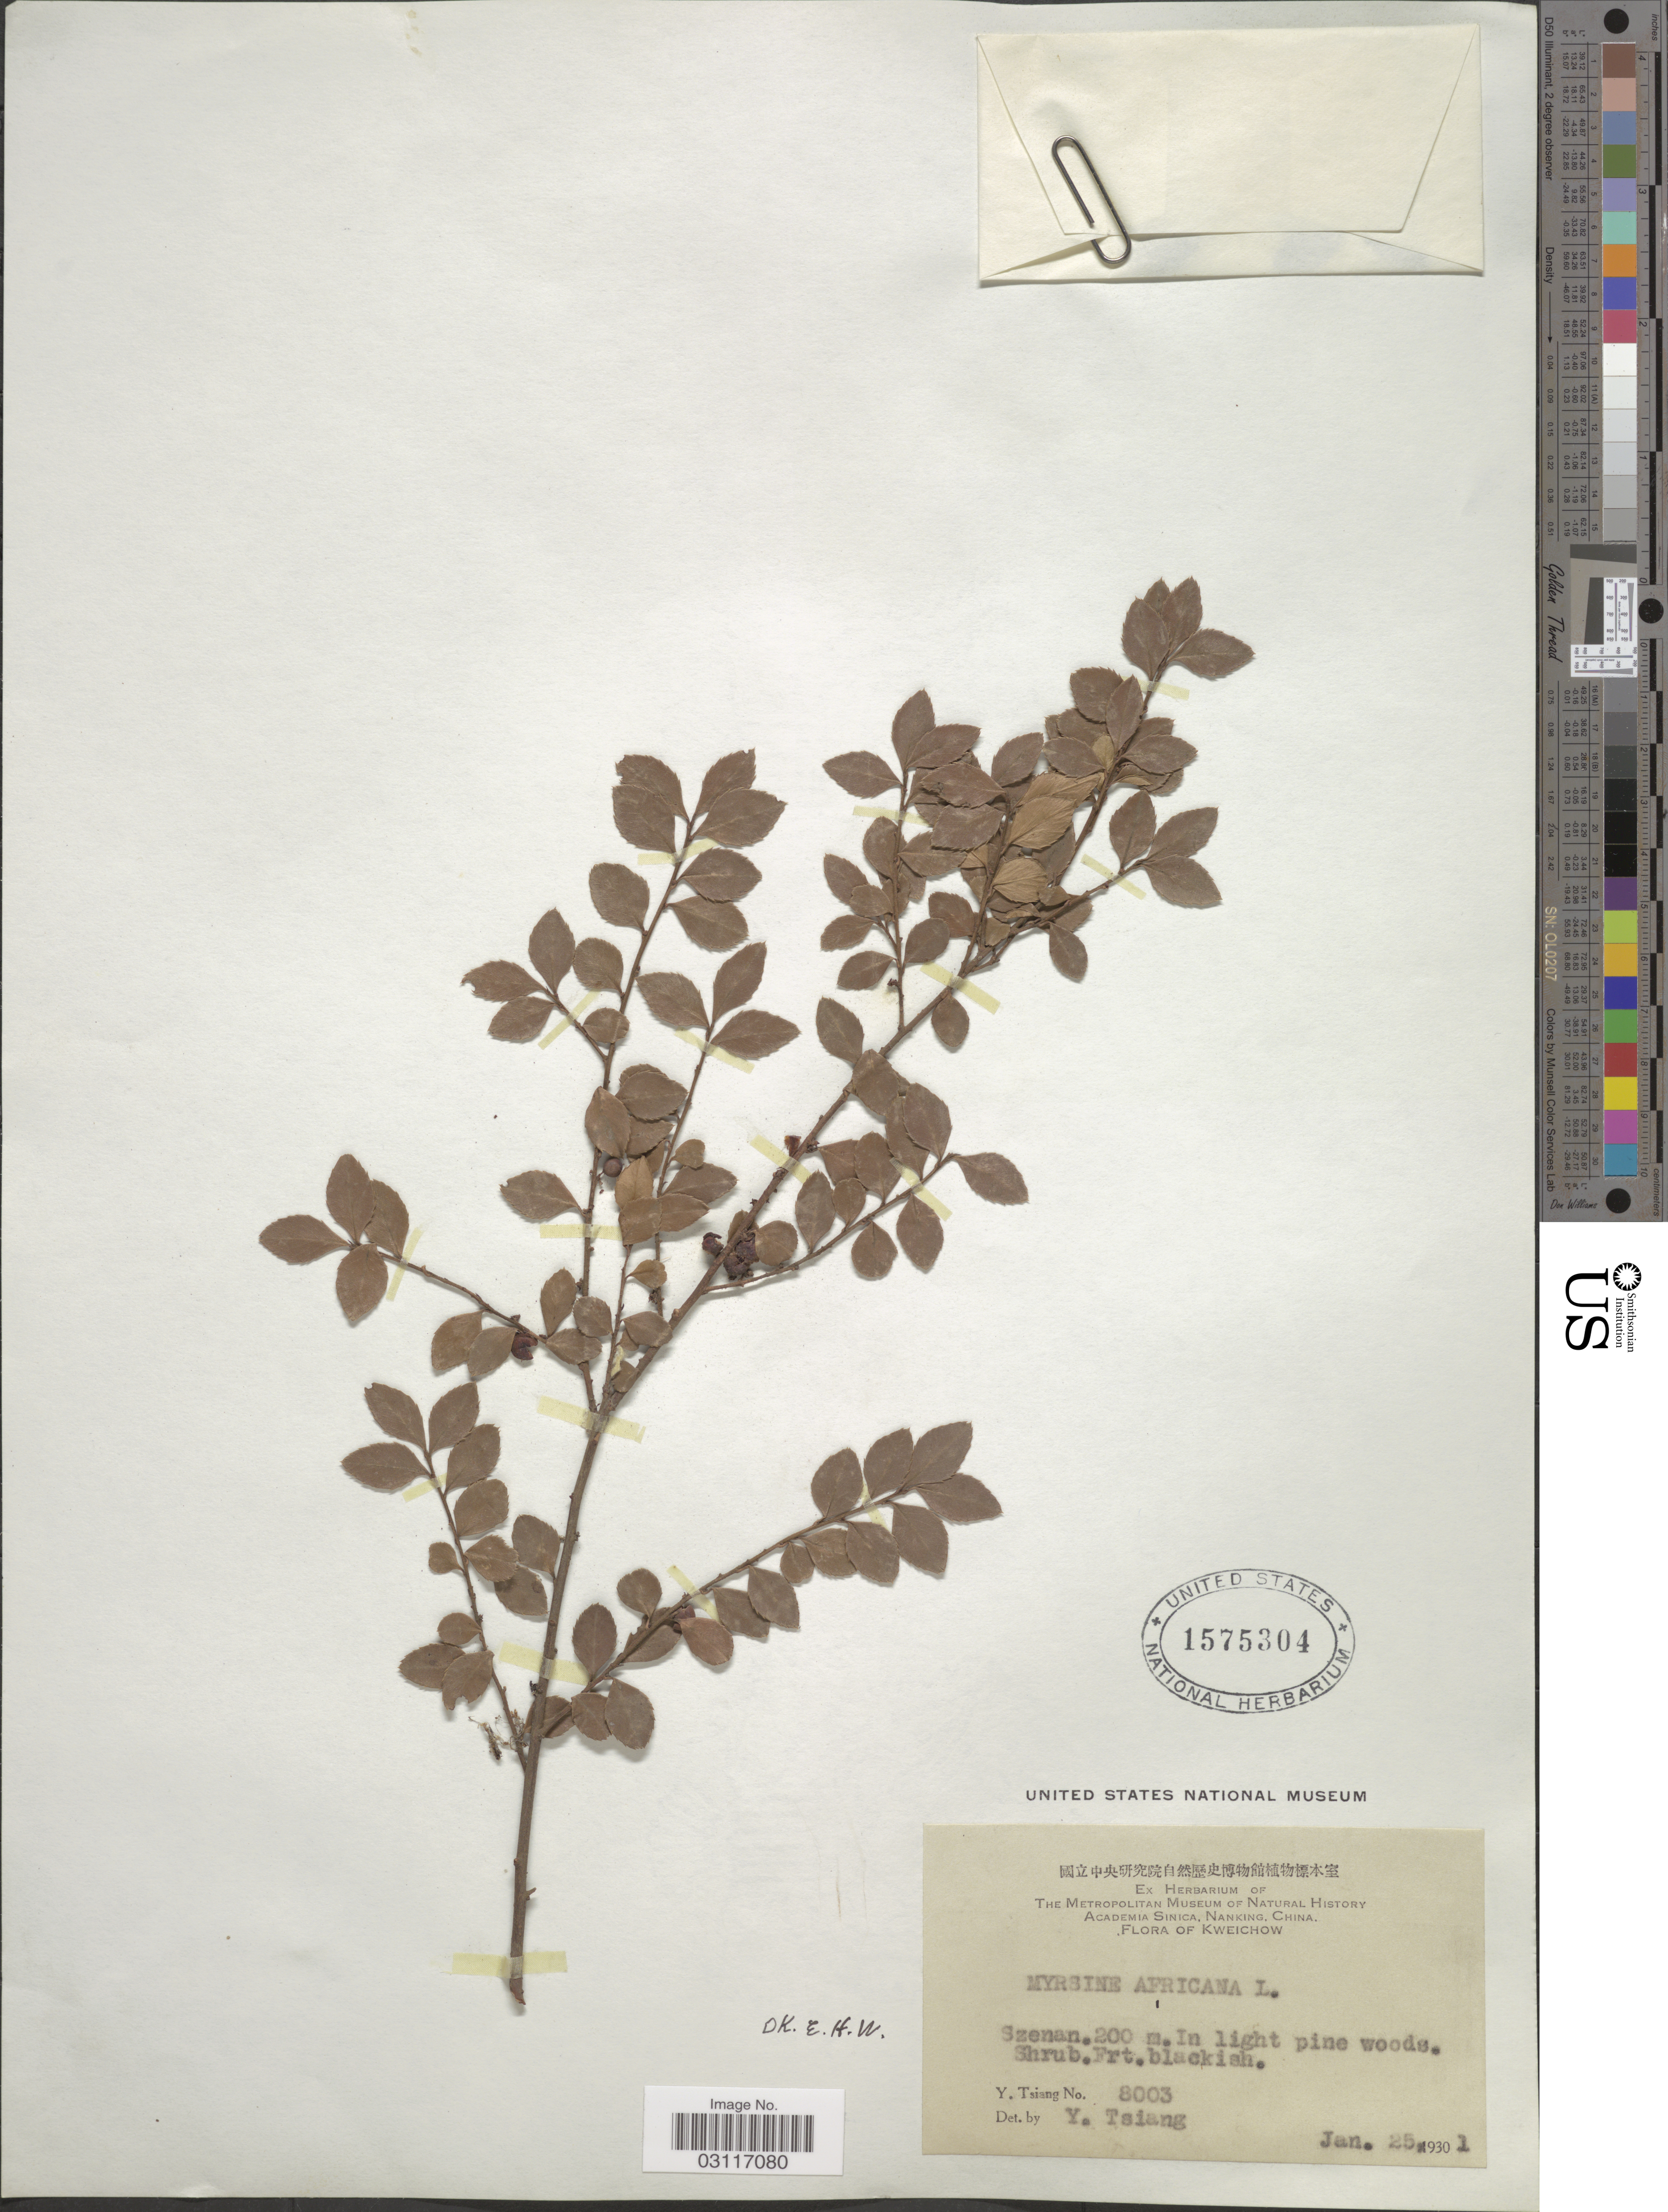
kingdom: Plantae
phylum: Tracheophyta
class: Magnoliopsida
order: Ericales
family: Primulaceae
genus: Myrsine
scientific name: Myrsine africana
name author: L.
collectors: Y. Tsiang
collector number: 8003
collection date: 1931-01-25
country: China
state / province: Guizhou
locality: Kweichow. Szenan.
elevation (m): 200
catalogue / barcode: US 1575304